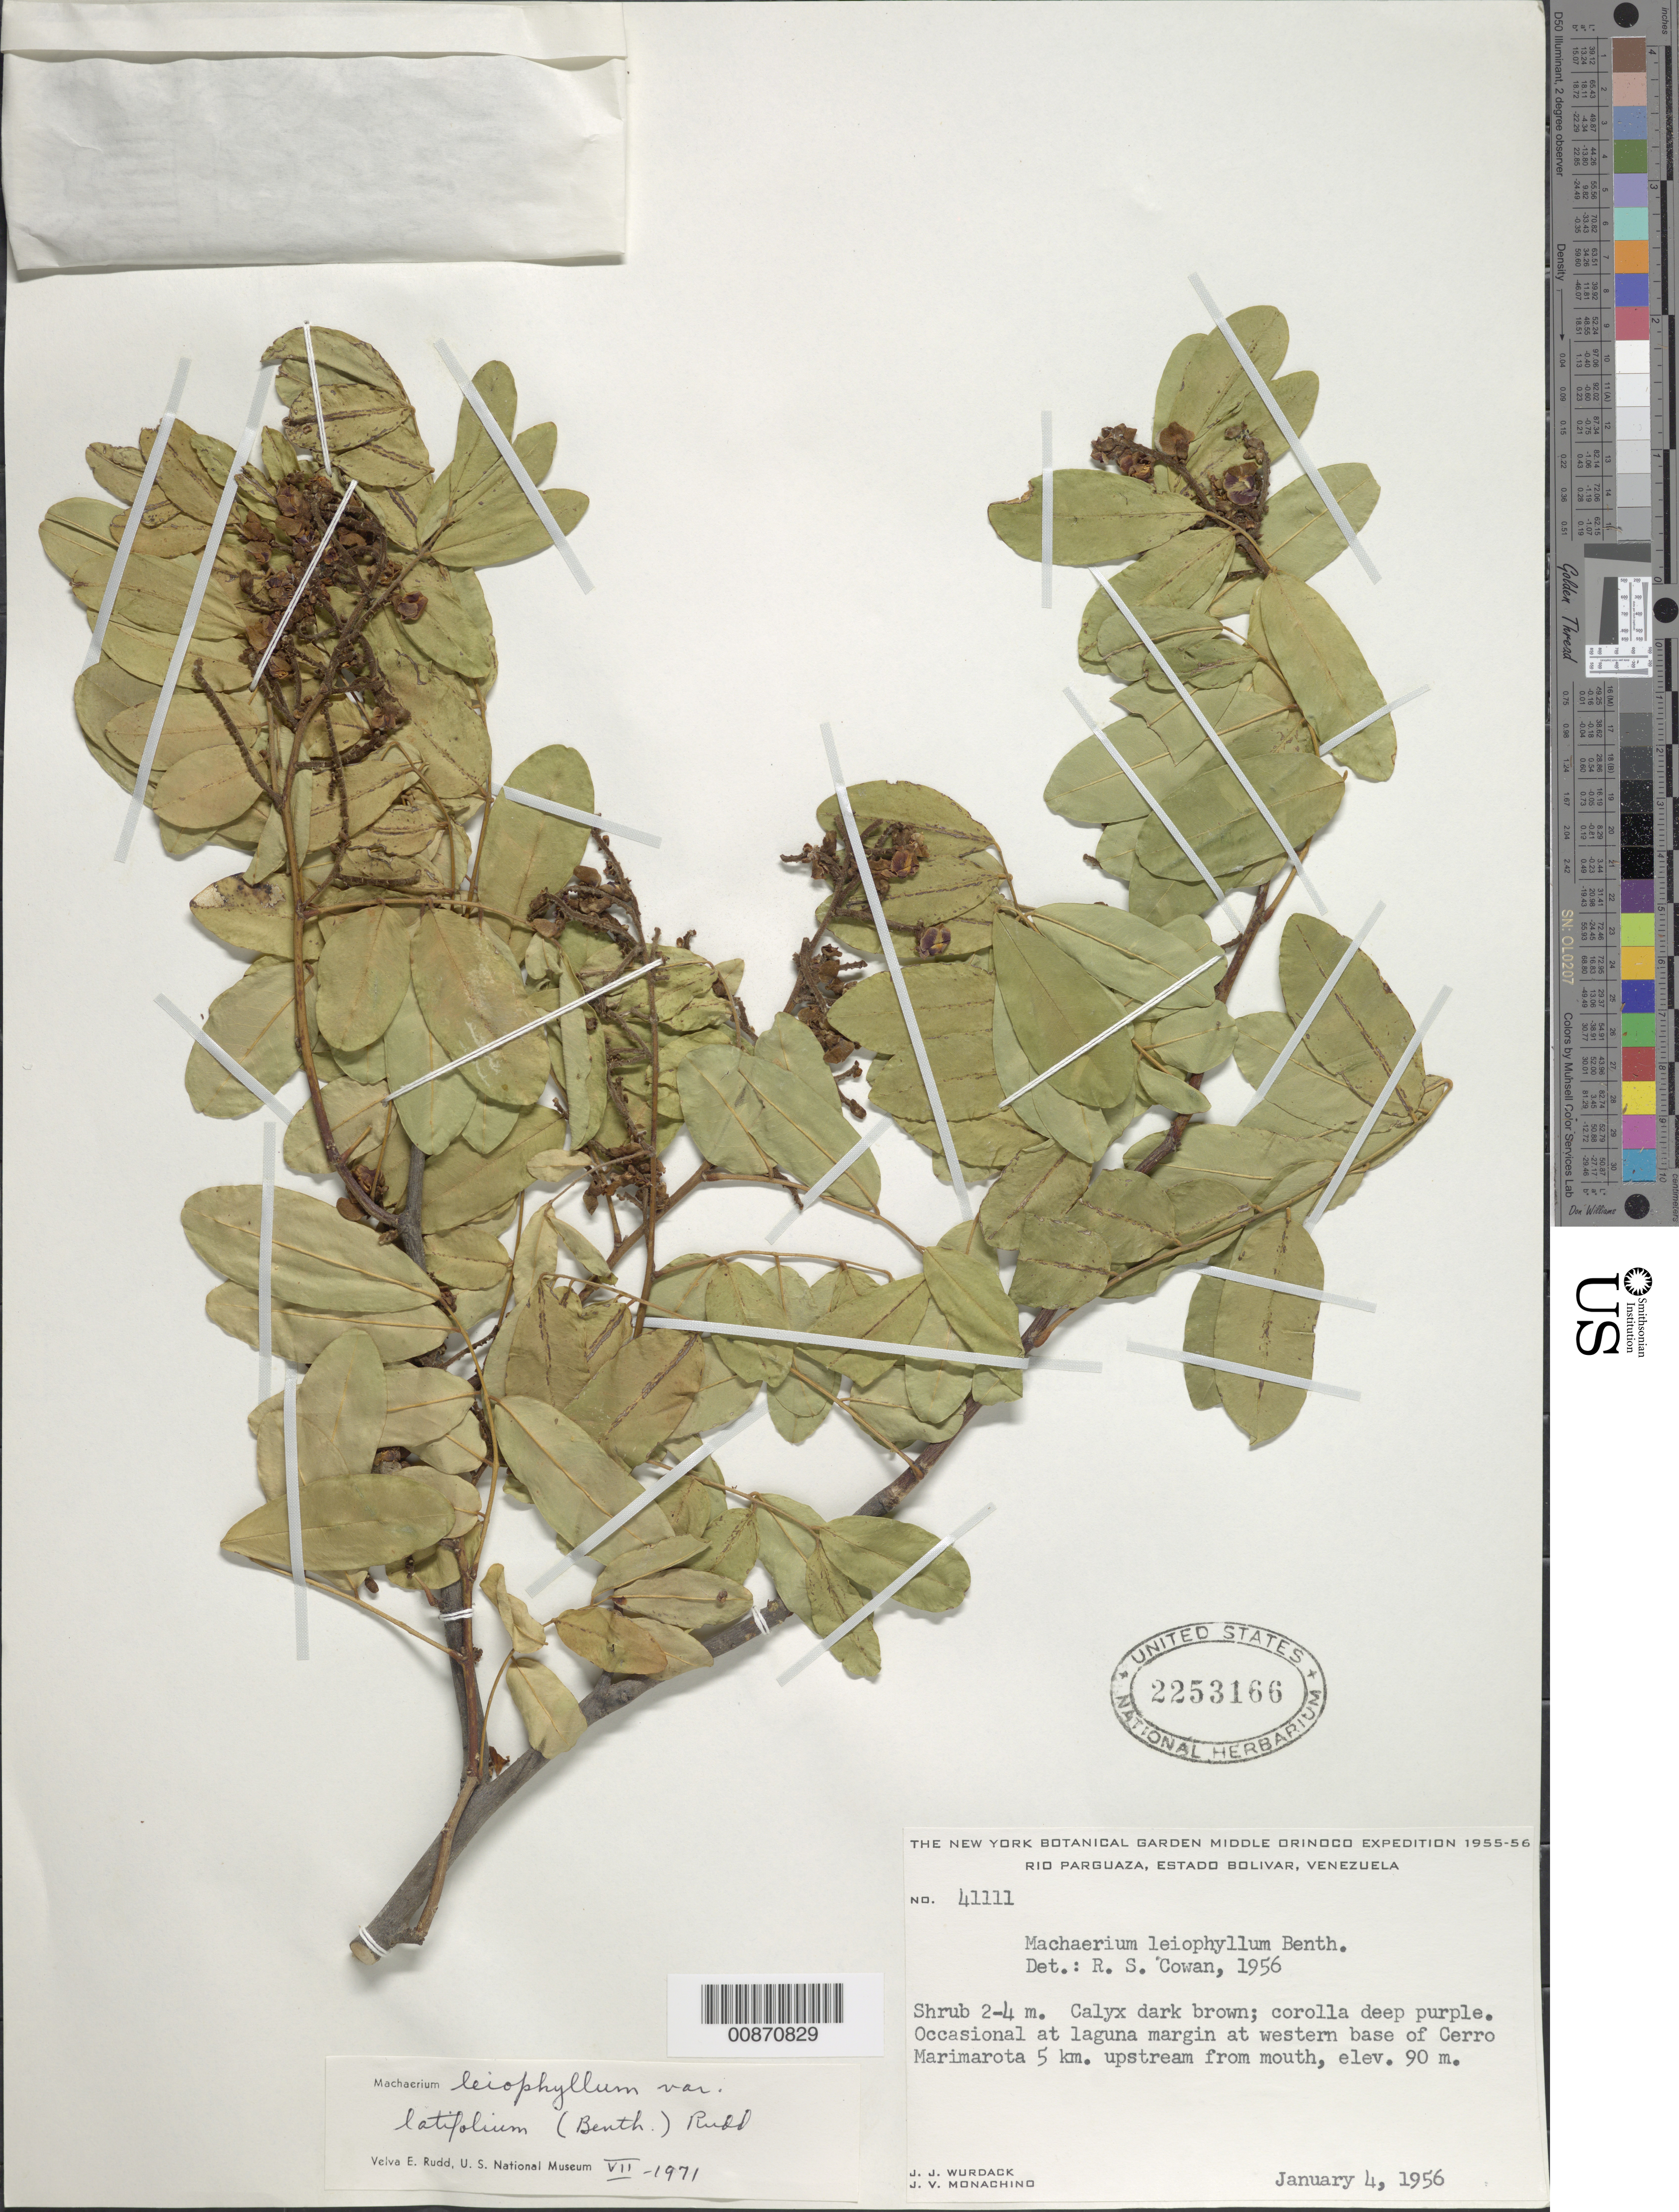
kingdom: Plantae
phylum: Tracheophyta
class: Magnoliopsida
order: Fabales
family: Fabaceae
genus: Machaerium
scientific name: Machaerium leiophyllum var. latifolium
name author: (Benth.) Rudd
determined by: Rudd, V. E.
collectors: J. J. Wurdack & J. V. Monachino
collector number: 41111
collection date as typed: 4-Jan-56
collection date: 1956-01-04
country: Venezuela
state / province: Bolívar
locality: Cerro Marimarota, W base; Río Paraguaza, 5 km upstream from mouth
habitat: Laguna margin at western base of cerro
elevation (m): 90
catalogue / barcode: US 2253166